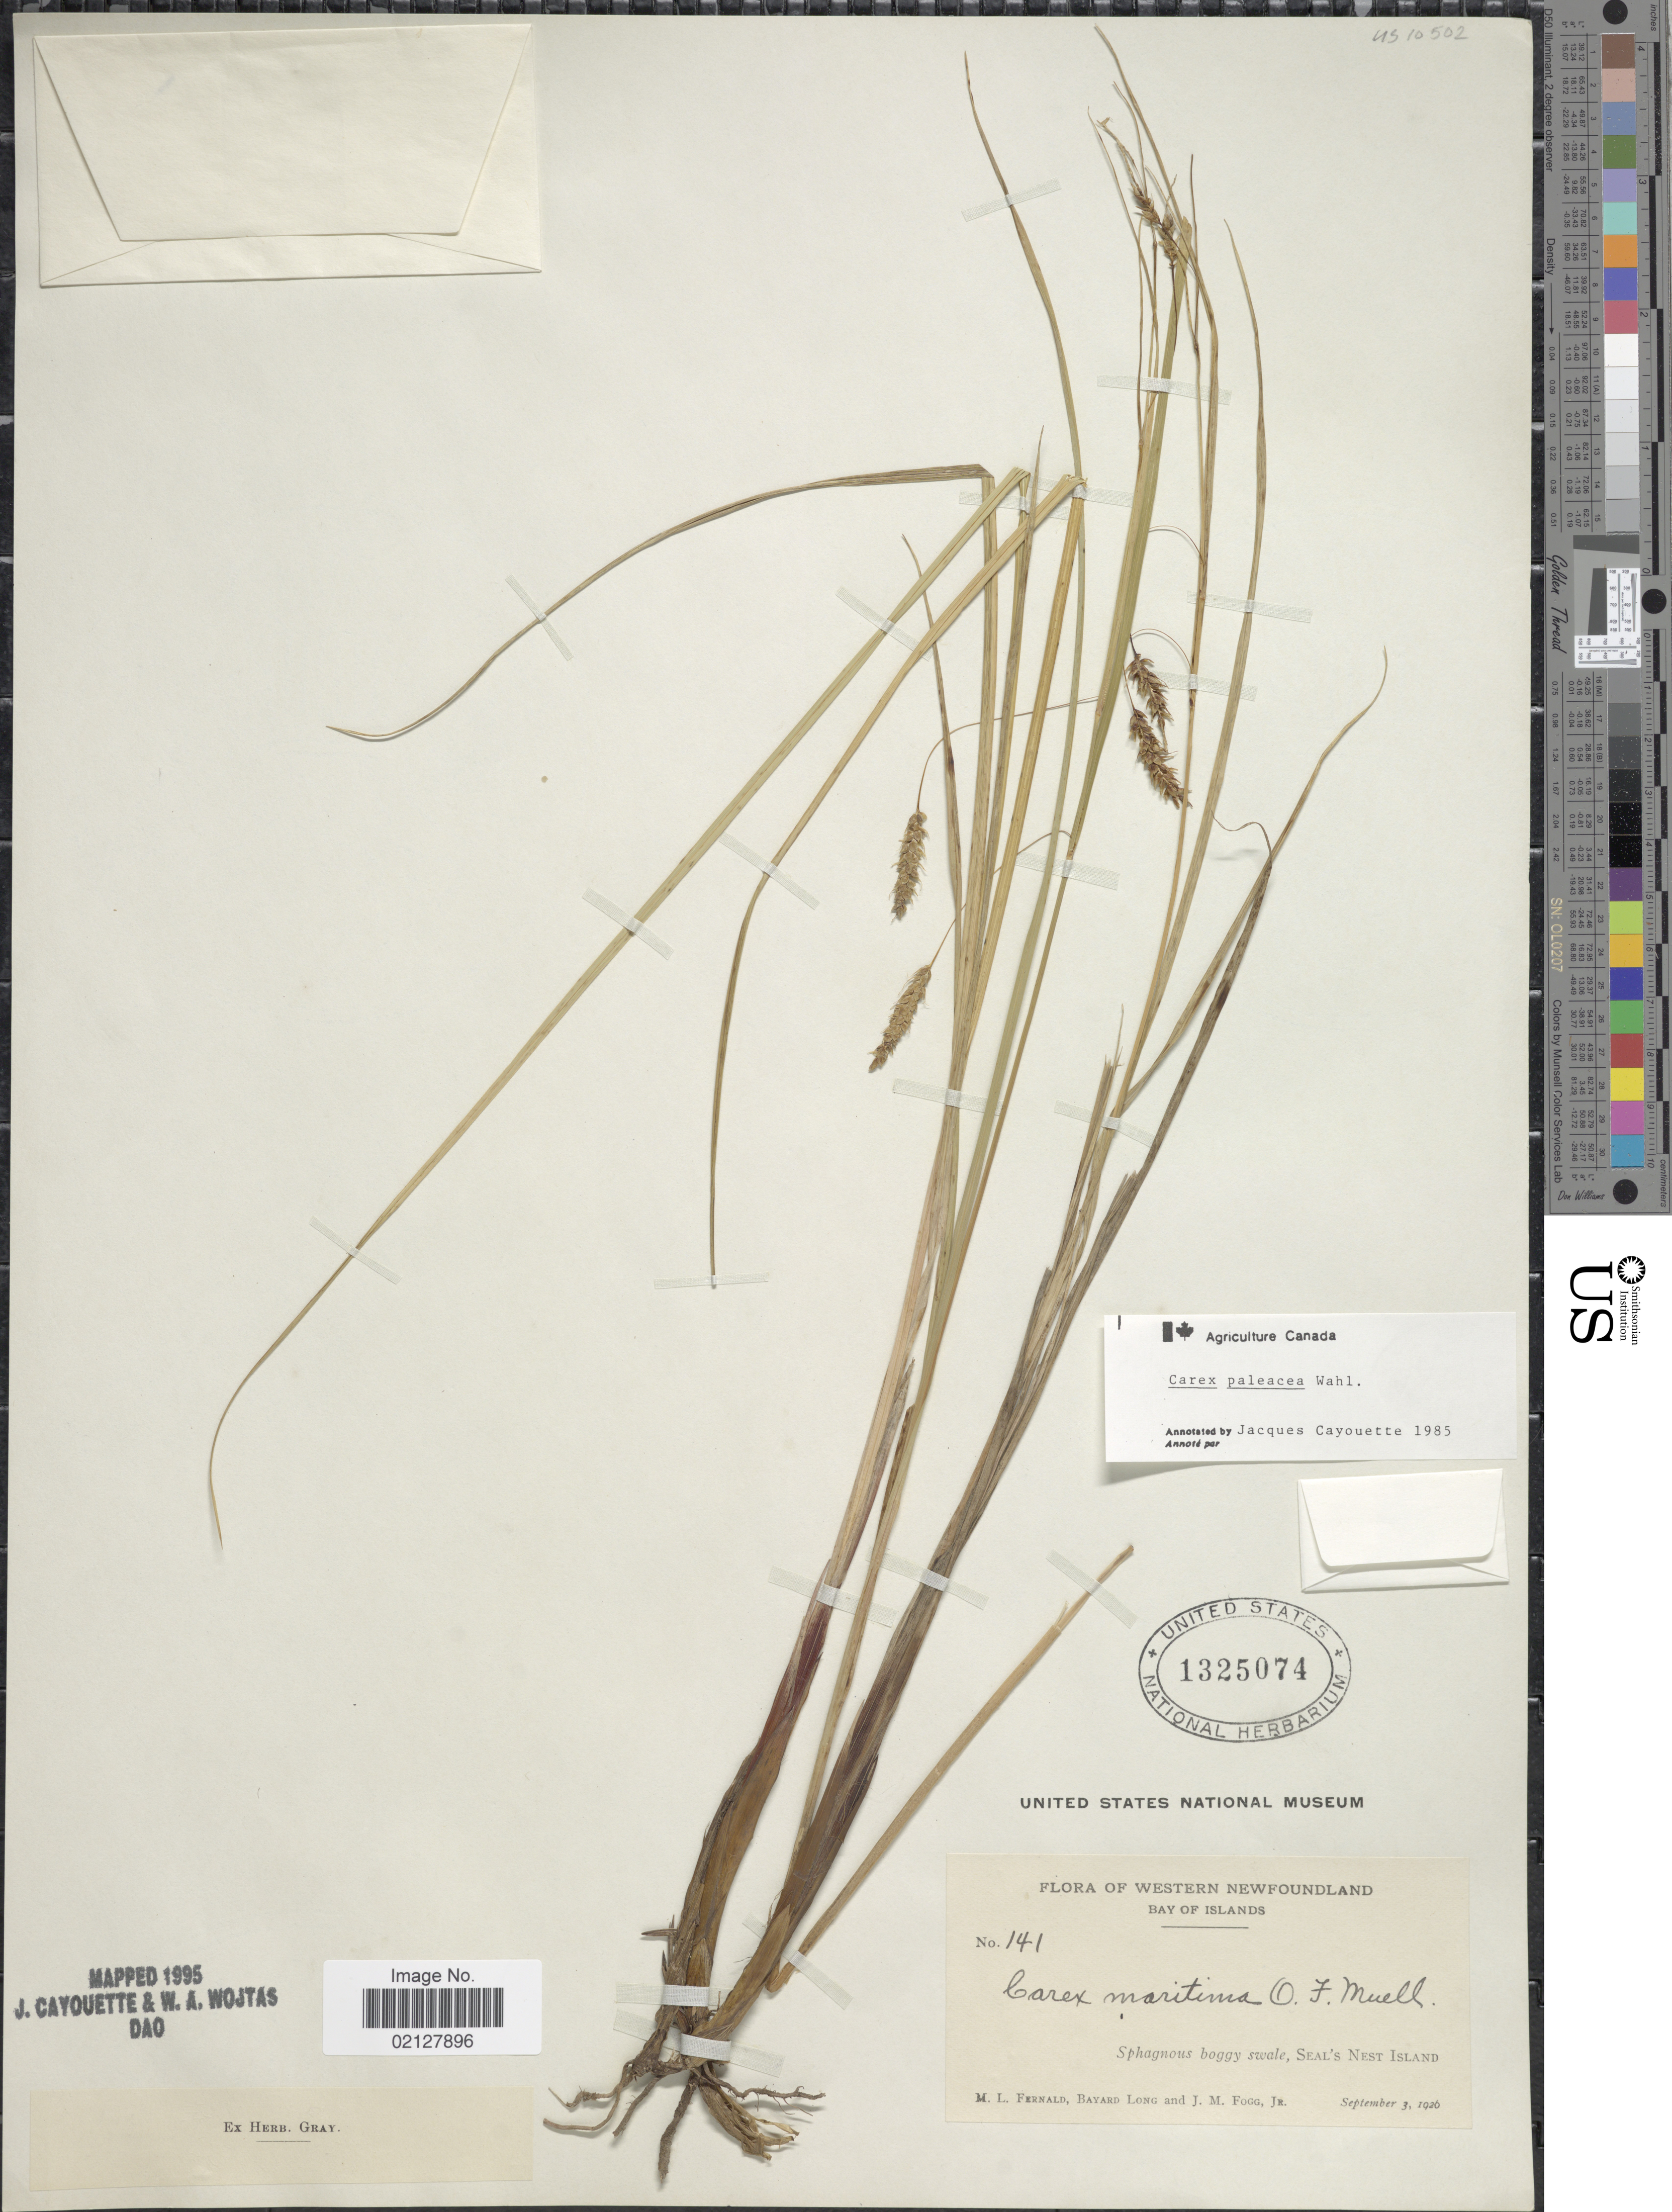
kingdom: Plantae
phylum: Tracheophyta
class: Liliopsida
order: Poales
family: Cyperaceae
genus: Carex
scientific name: Carex paleacea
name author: Schreb. ex Wahlenb.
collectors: M. L. Fernald, B. H. Long & J. Fogg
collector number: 141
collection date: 1926-09-03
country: Canada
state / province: Newfoundland and Labrador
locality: Western Newfoundland. Bay of Islands. Sphagnous boggy swale, Seal's Nest Island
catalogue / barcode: US 1325074